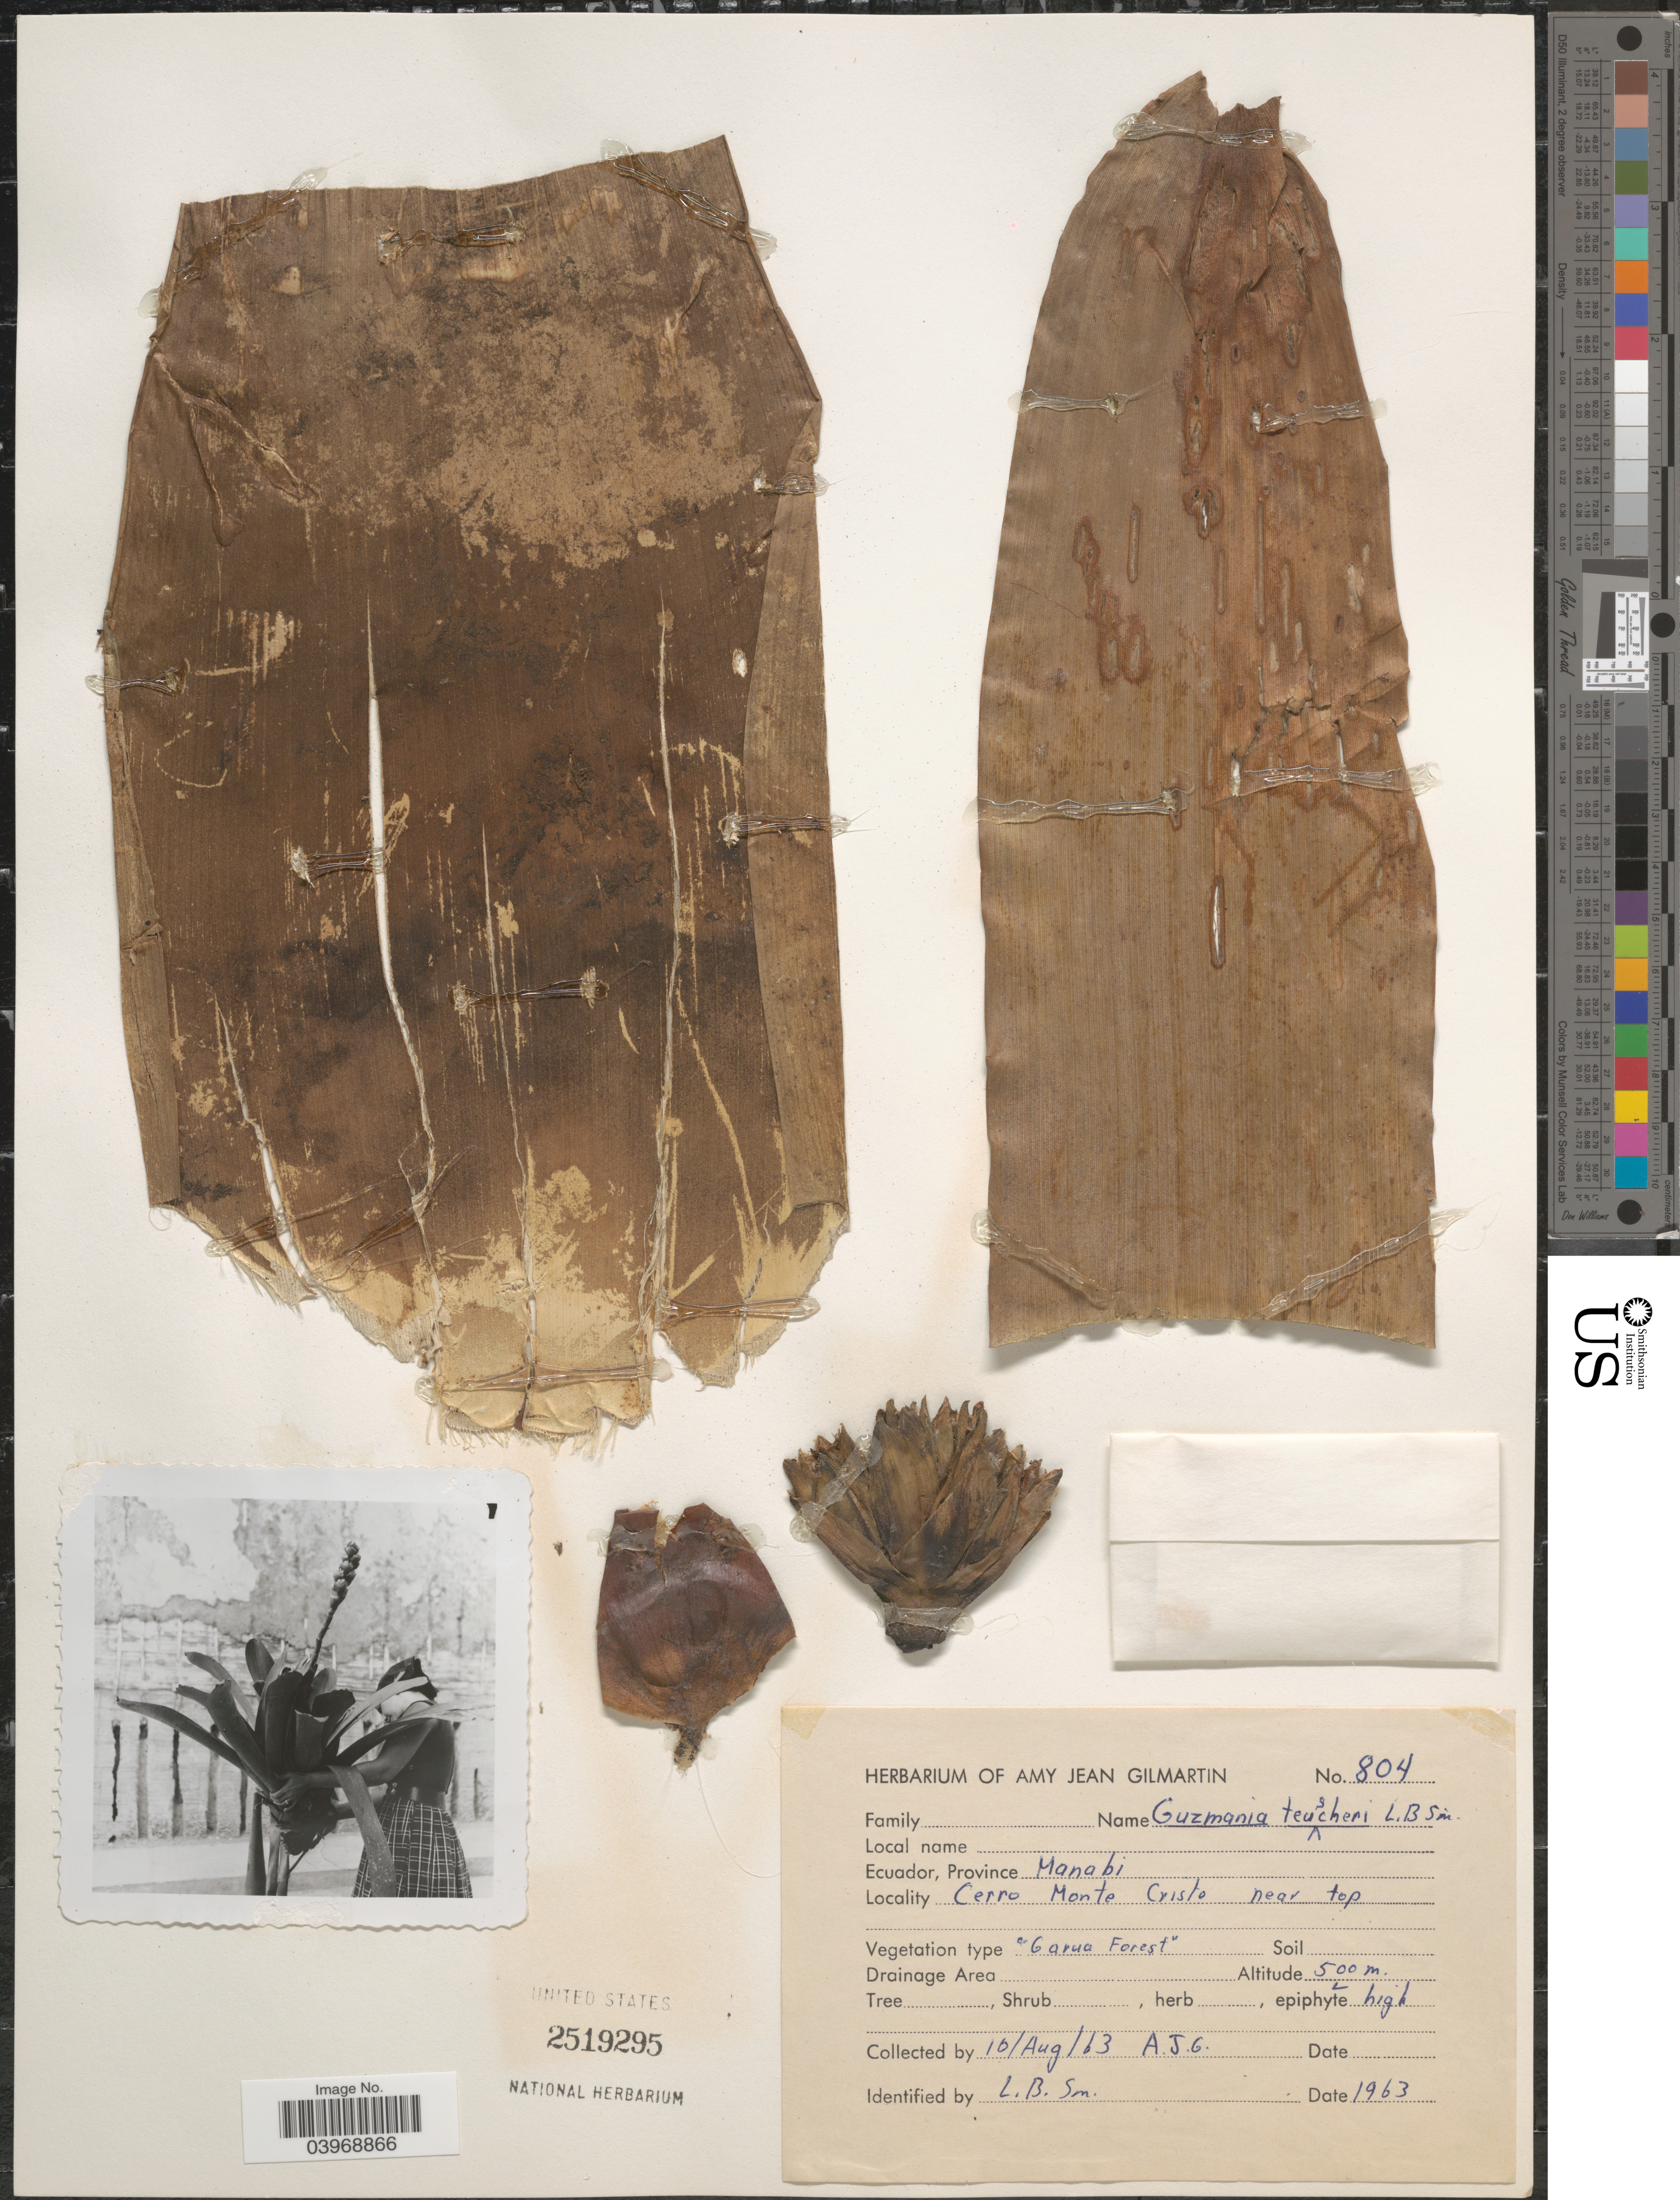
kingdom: Plantae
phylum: Tracheophyta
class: Liliopsida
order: Poales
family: Bromeliaceae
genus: Guzmania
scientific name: Guzmania teuscheri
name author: L.B. Sm.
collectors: A. J. Gilmartin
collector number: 804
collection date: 1963-08-10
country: Ecuador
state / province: Manabí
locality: Cerro Monte Cristo near top.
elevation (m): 500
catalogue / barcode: US 2519295